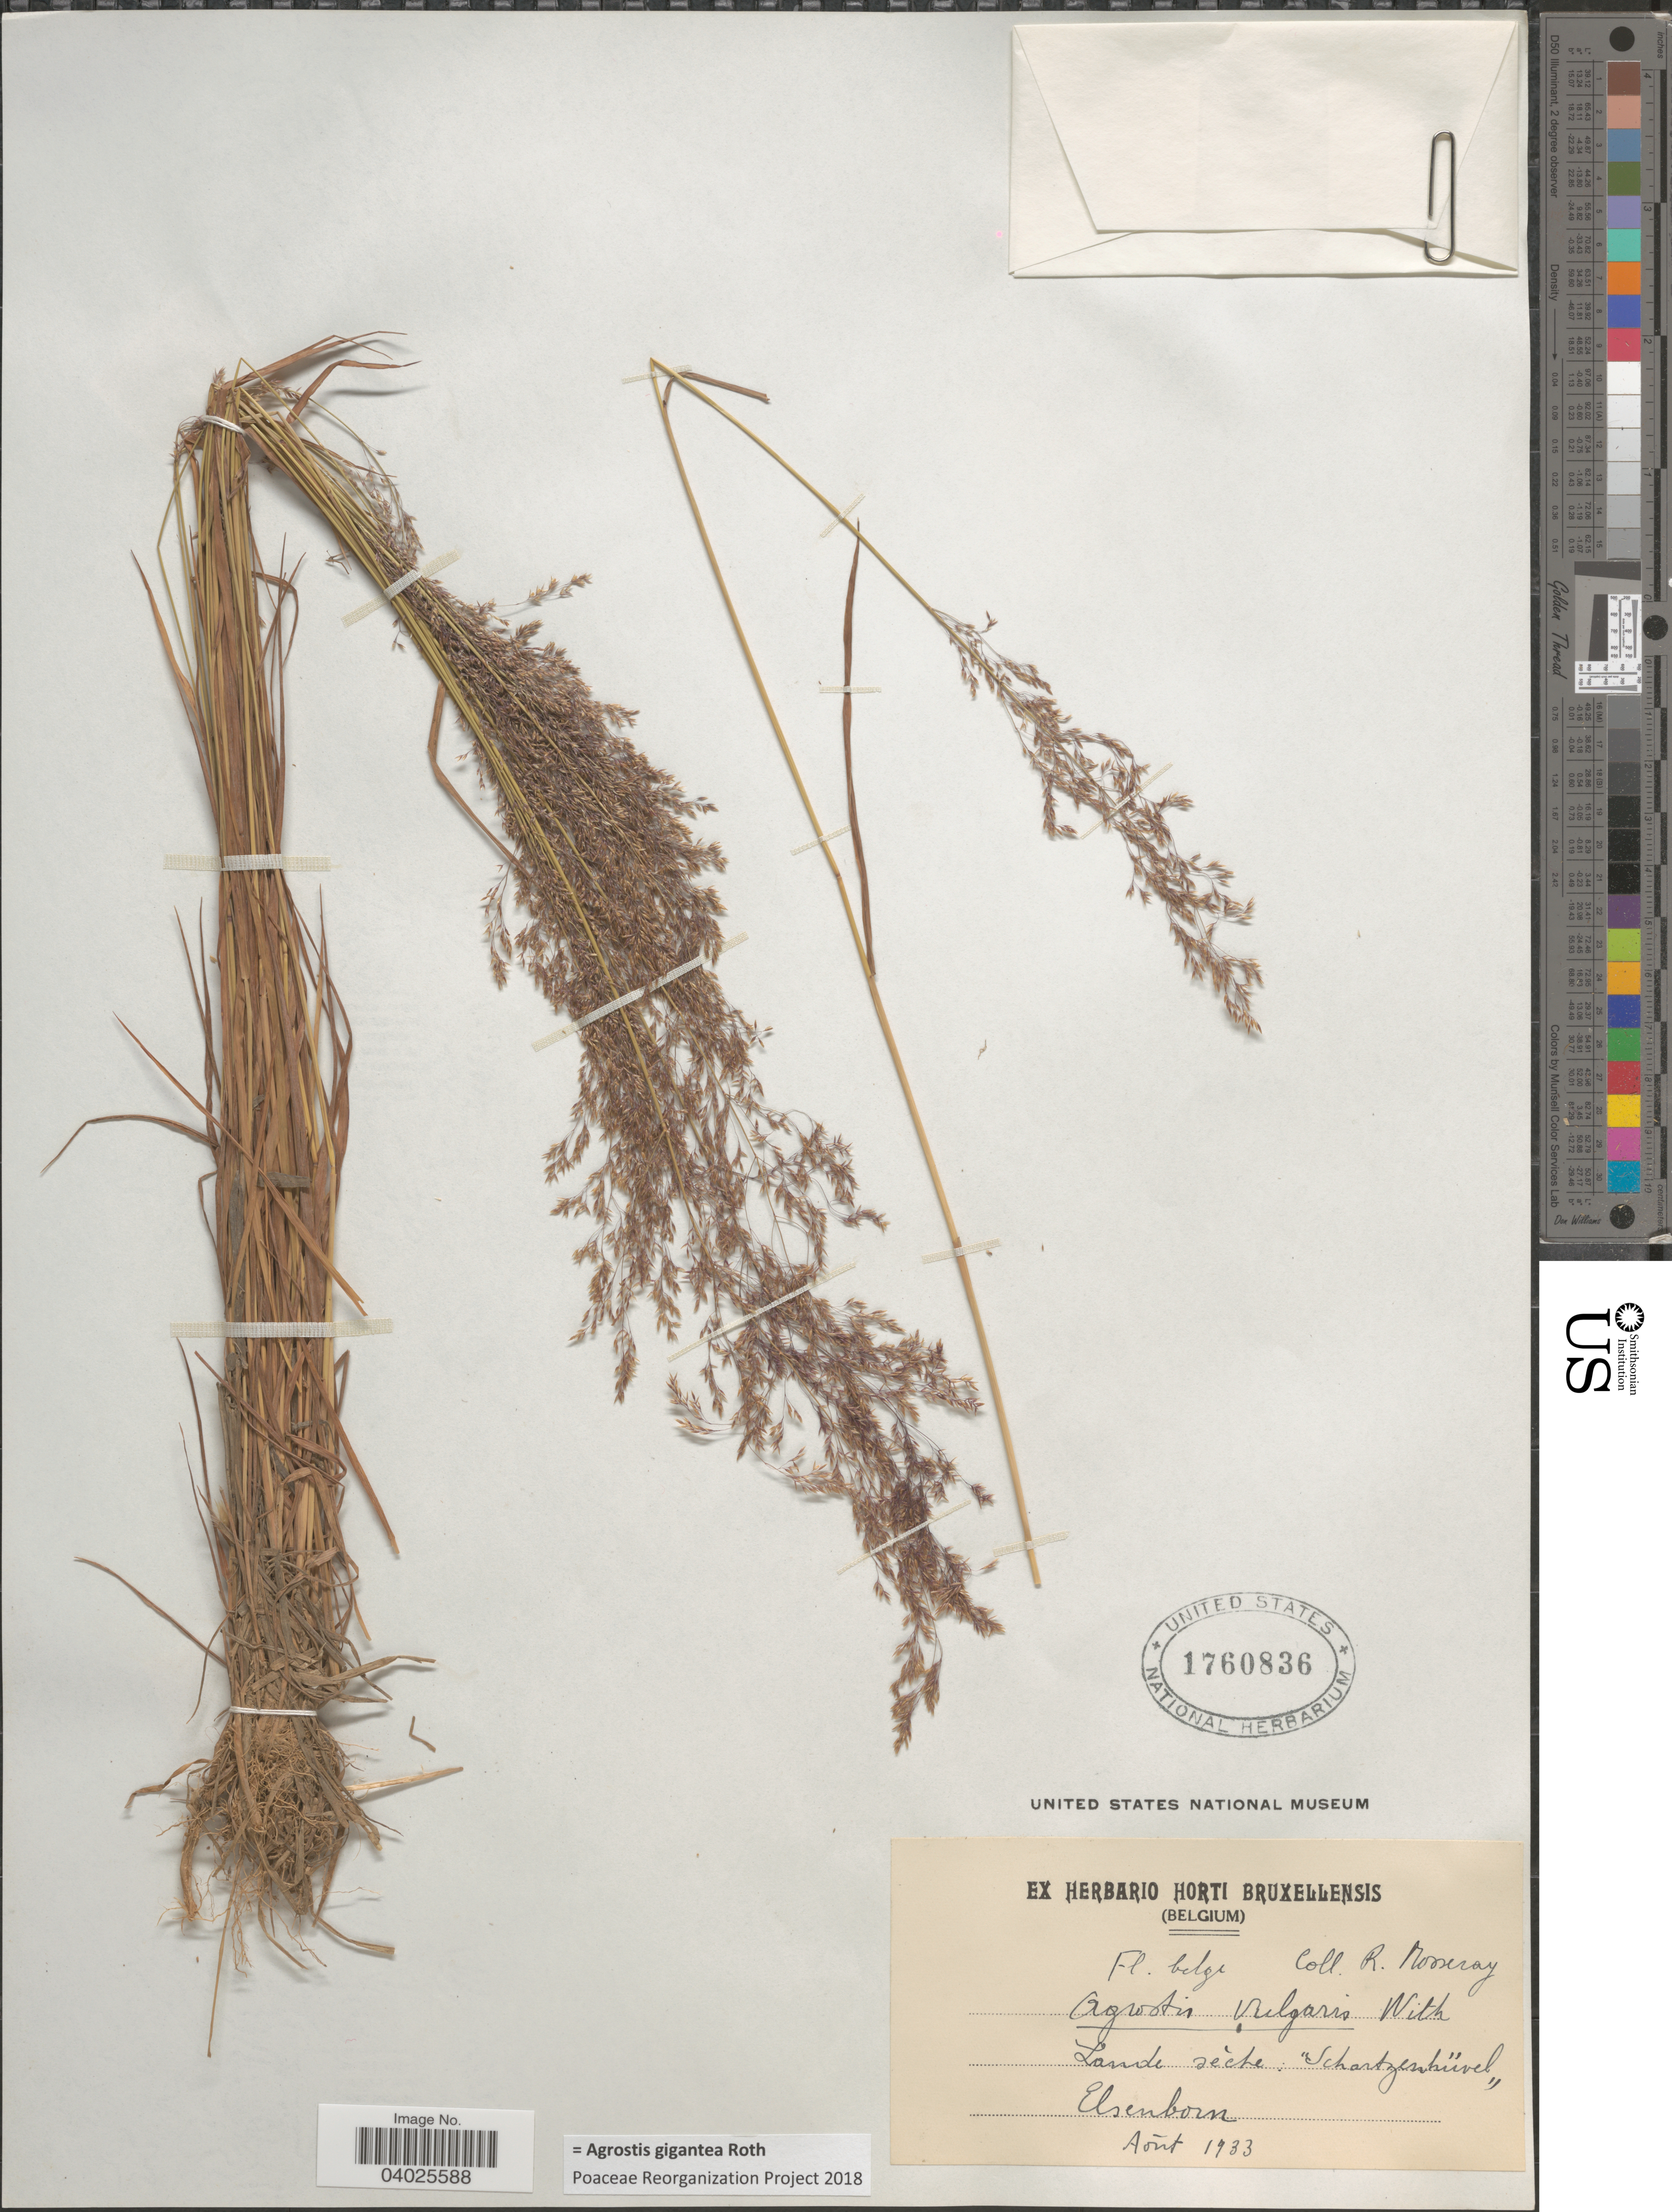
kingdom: Plantae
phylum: Tracheophyta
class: Liliopsida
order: Poales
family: Poaceae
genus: Agrostis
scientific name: Agrostis gigantea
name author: Roth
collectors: R. Mosseray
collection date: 1933-08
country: Belgium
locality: Lande sécte : "Schartzenhüvel". Elsenborn.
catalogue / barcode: US 1760836